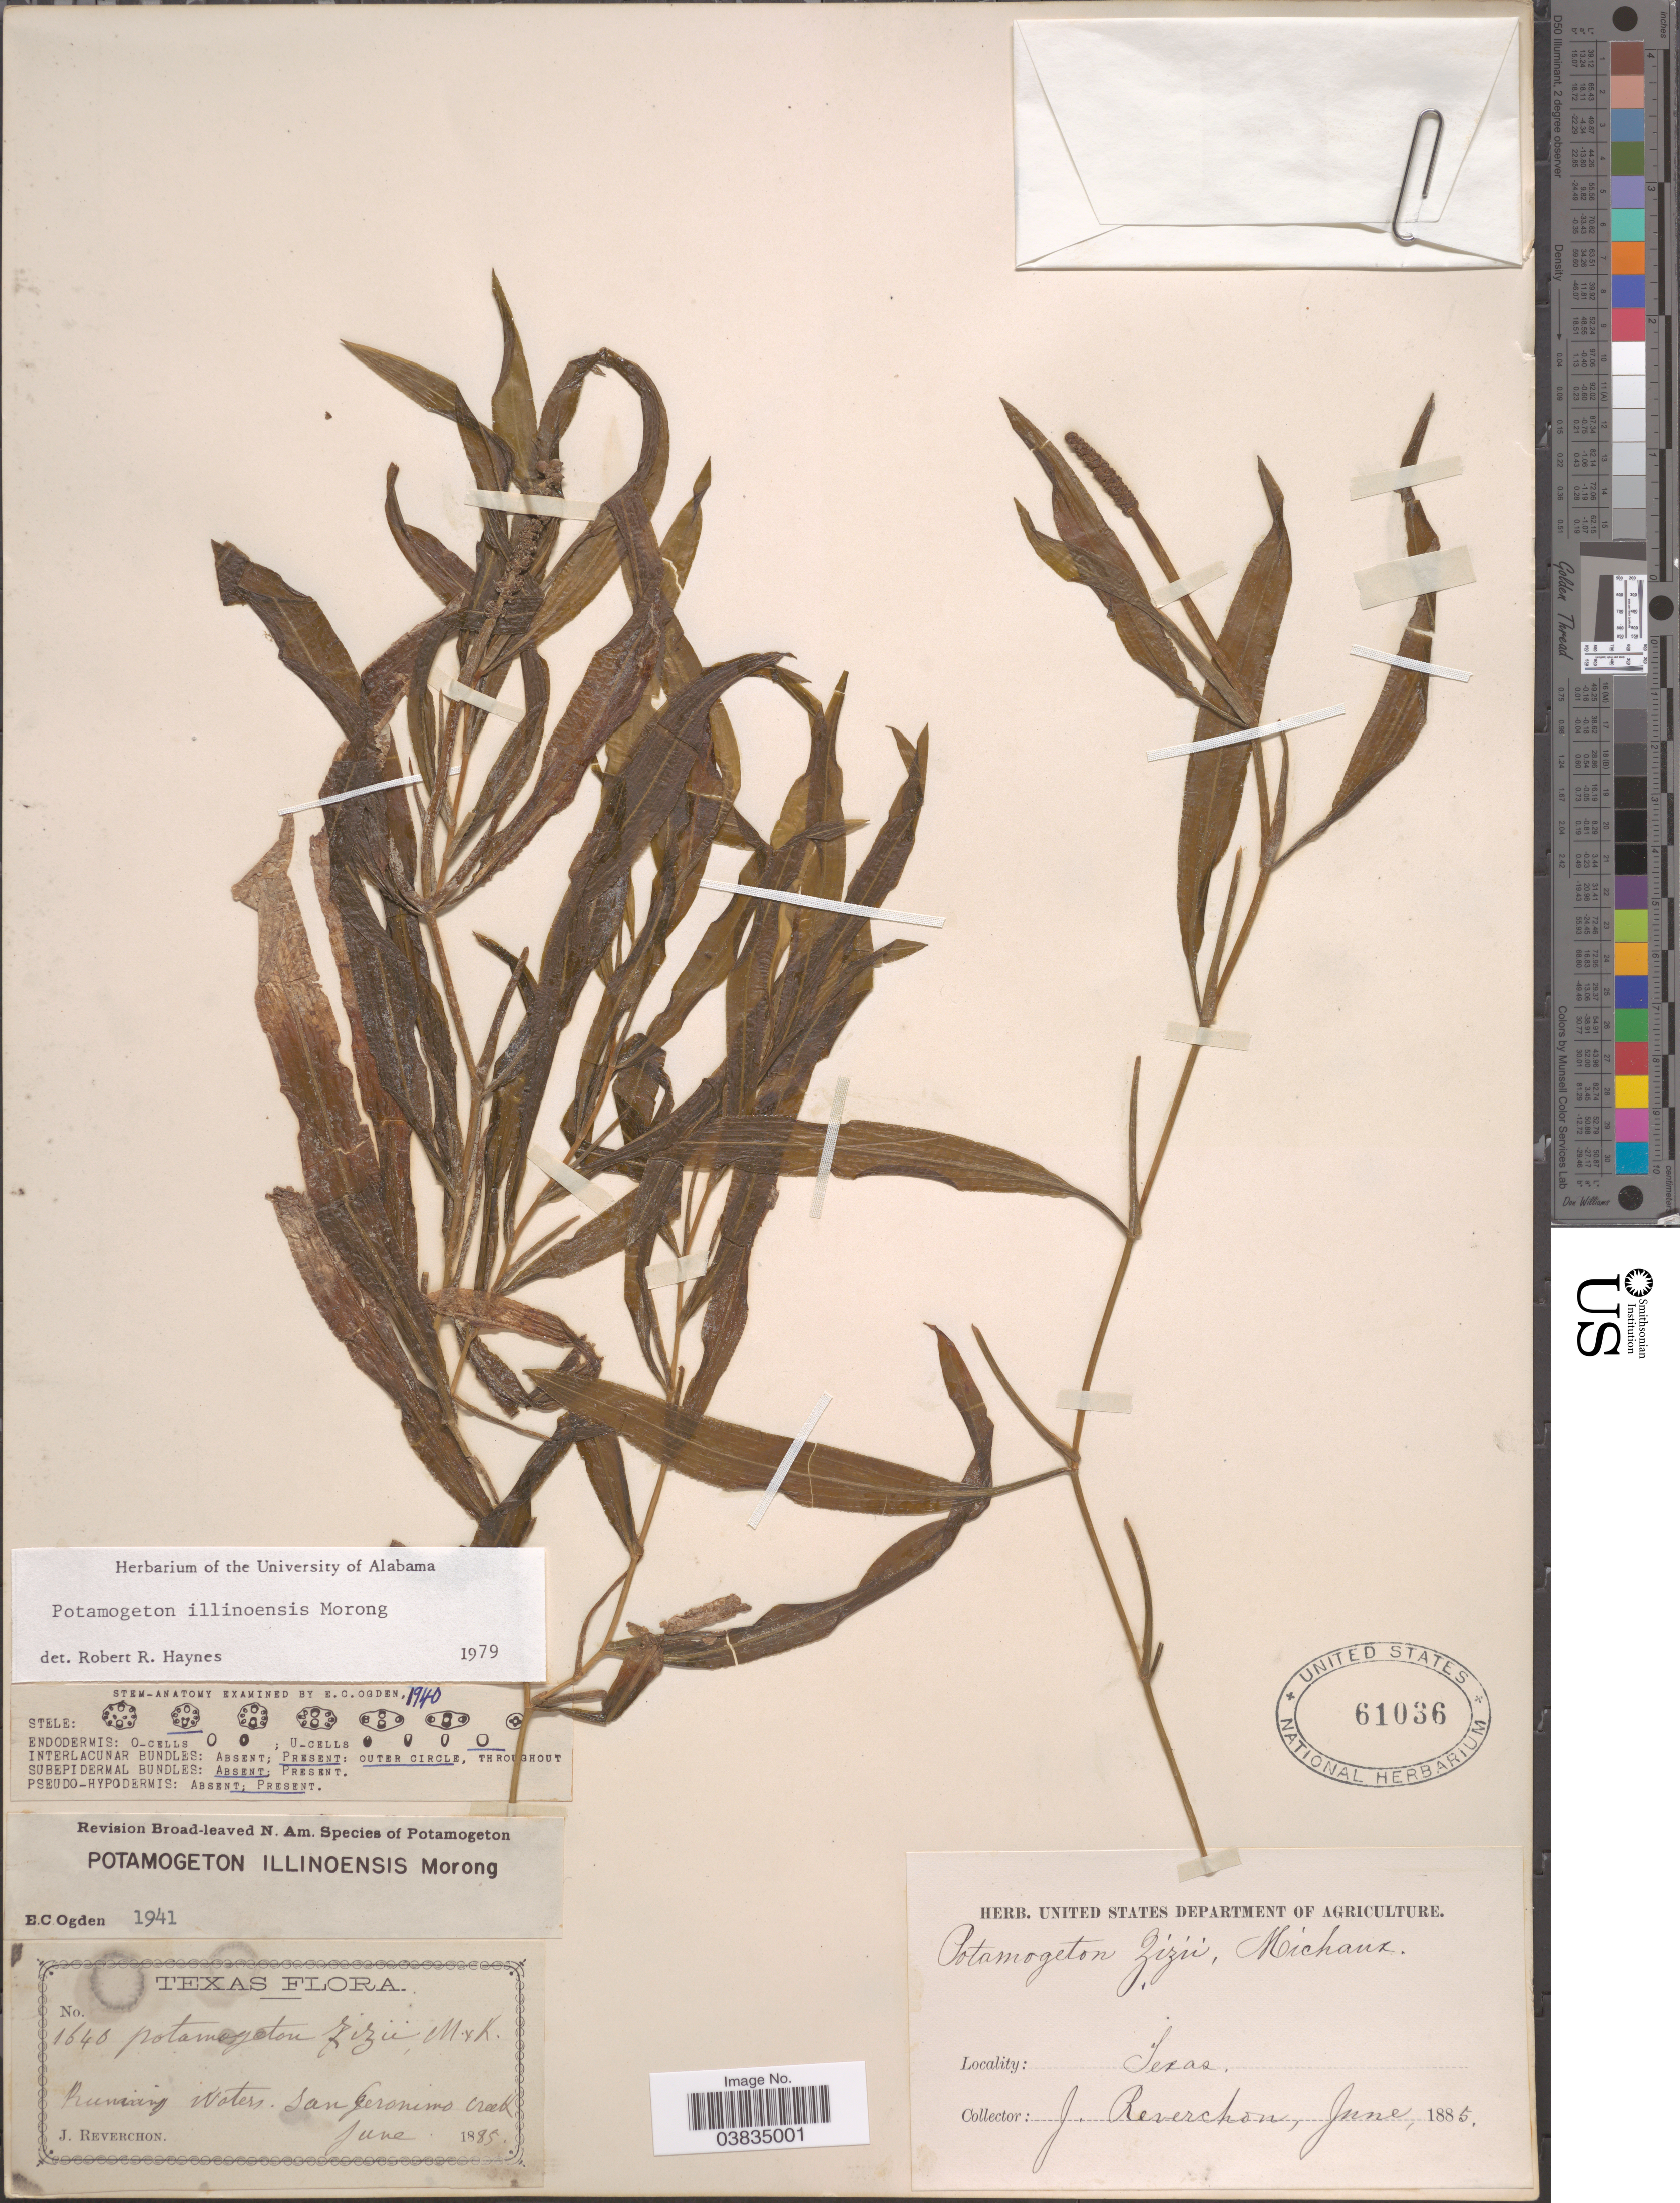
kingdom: Plantae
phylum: Tracheophyta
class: Liliopsida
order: Alismatales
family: Potamogetonaceae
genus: Potamogeton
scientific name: Potamogeton illinoensis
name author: Morong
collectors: J. Reverchon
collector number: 1640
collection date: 1885-06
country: United States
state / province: Texas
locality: Primary Waters. San Geronimo Creek.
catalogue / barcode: US 61036